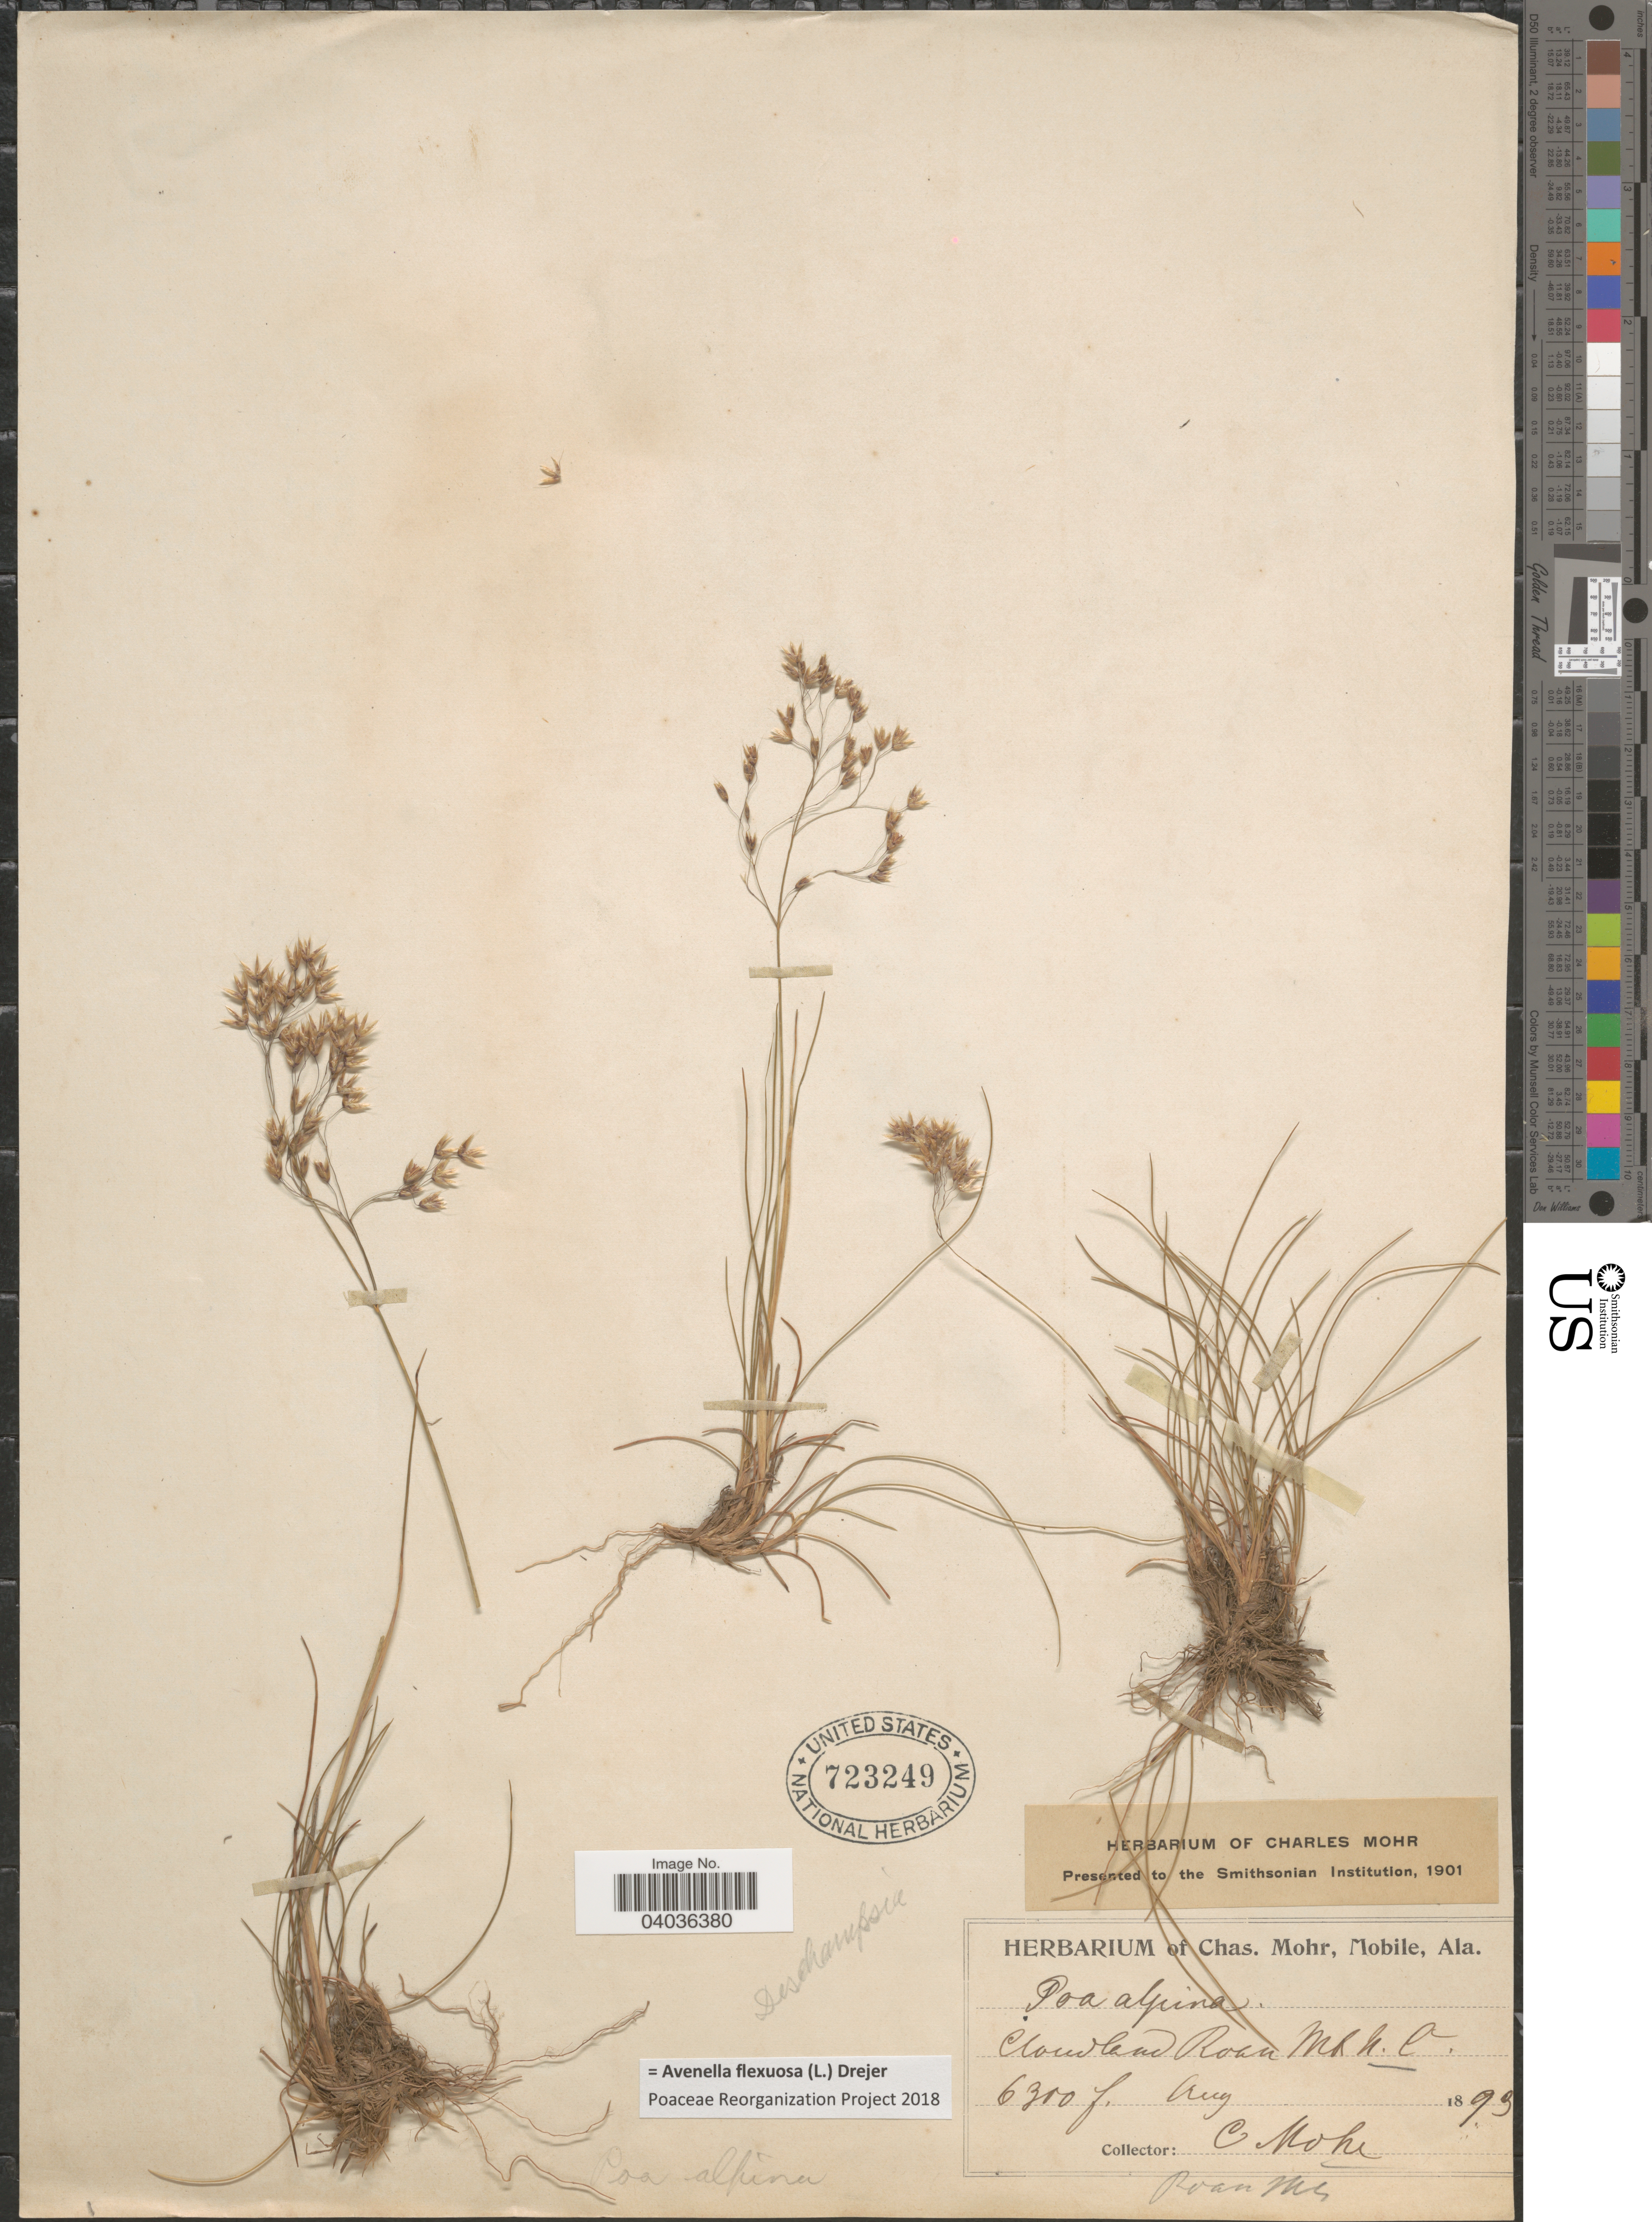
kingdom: Plantae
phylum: Tracheophyta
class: Liliopsida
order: Poales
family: Poaceae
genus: Avenella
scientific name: Avenella flexuosa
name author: (L.) Drejer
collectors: Mohr, C. T. (herbarium)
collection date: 1893-08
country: United States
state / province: North Carolina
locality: Roan Mts.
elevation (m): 1920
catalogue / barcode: US 723249